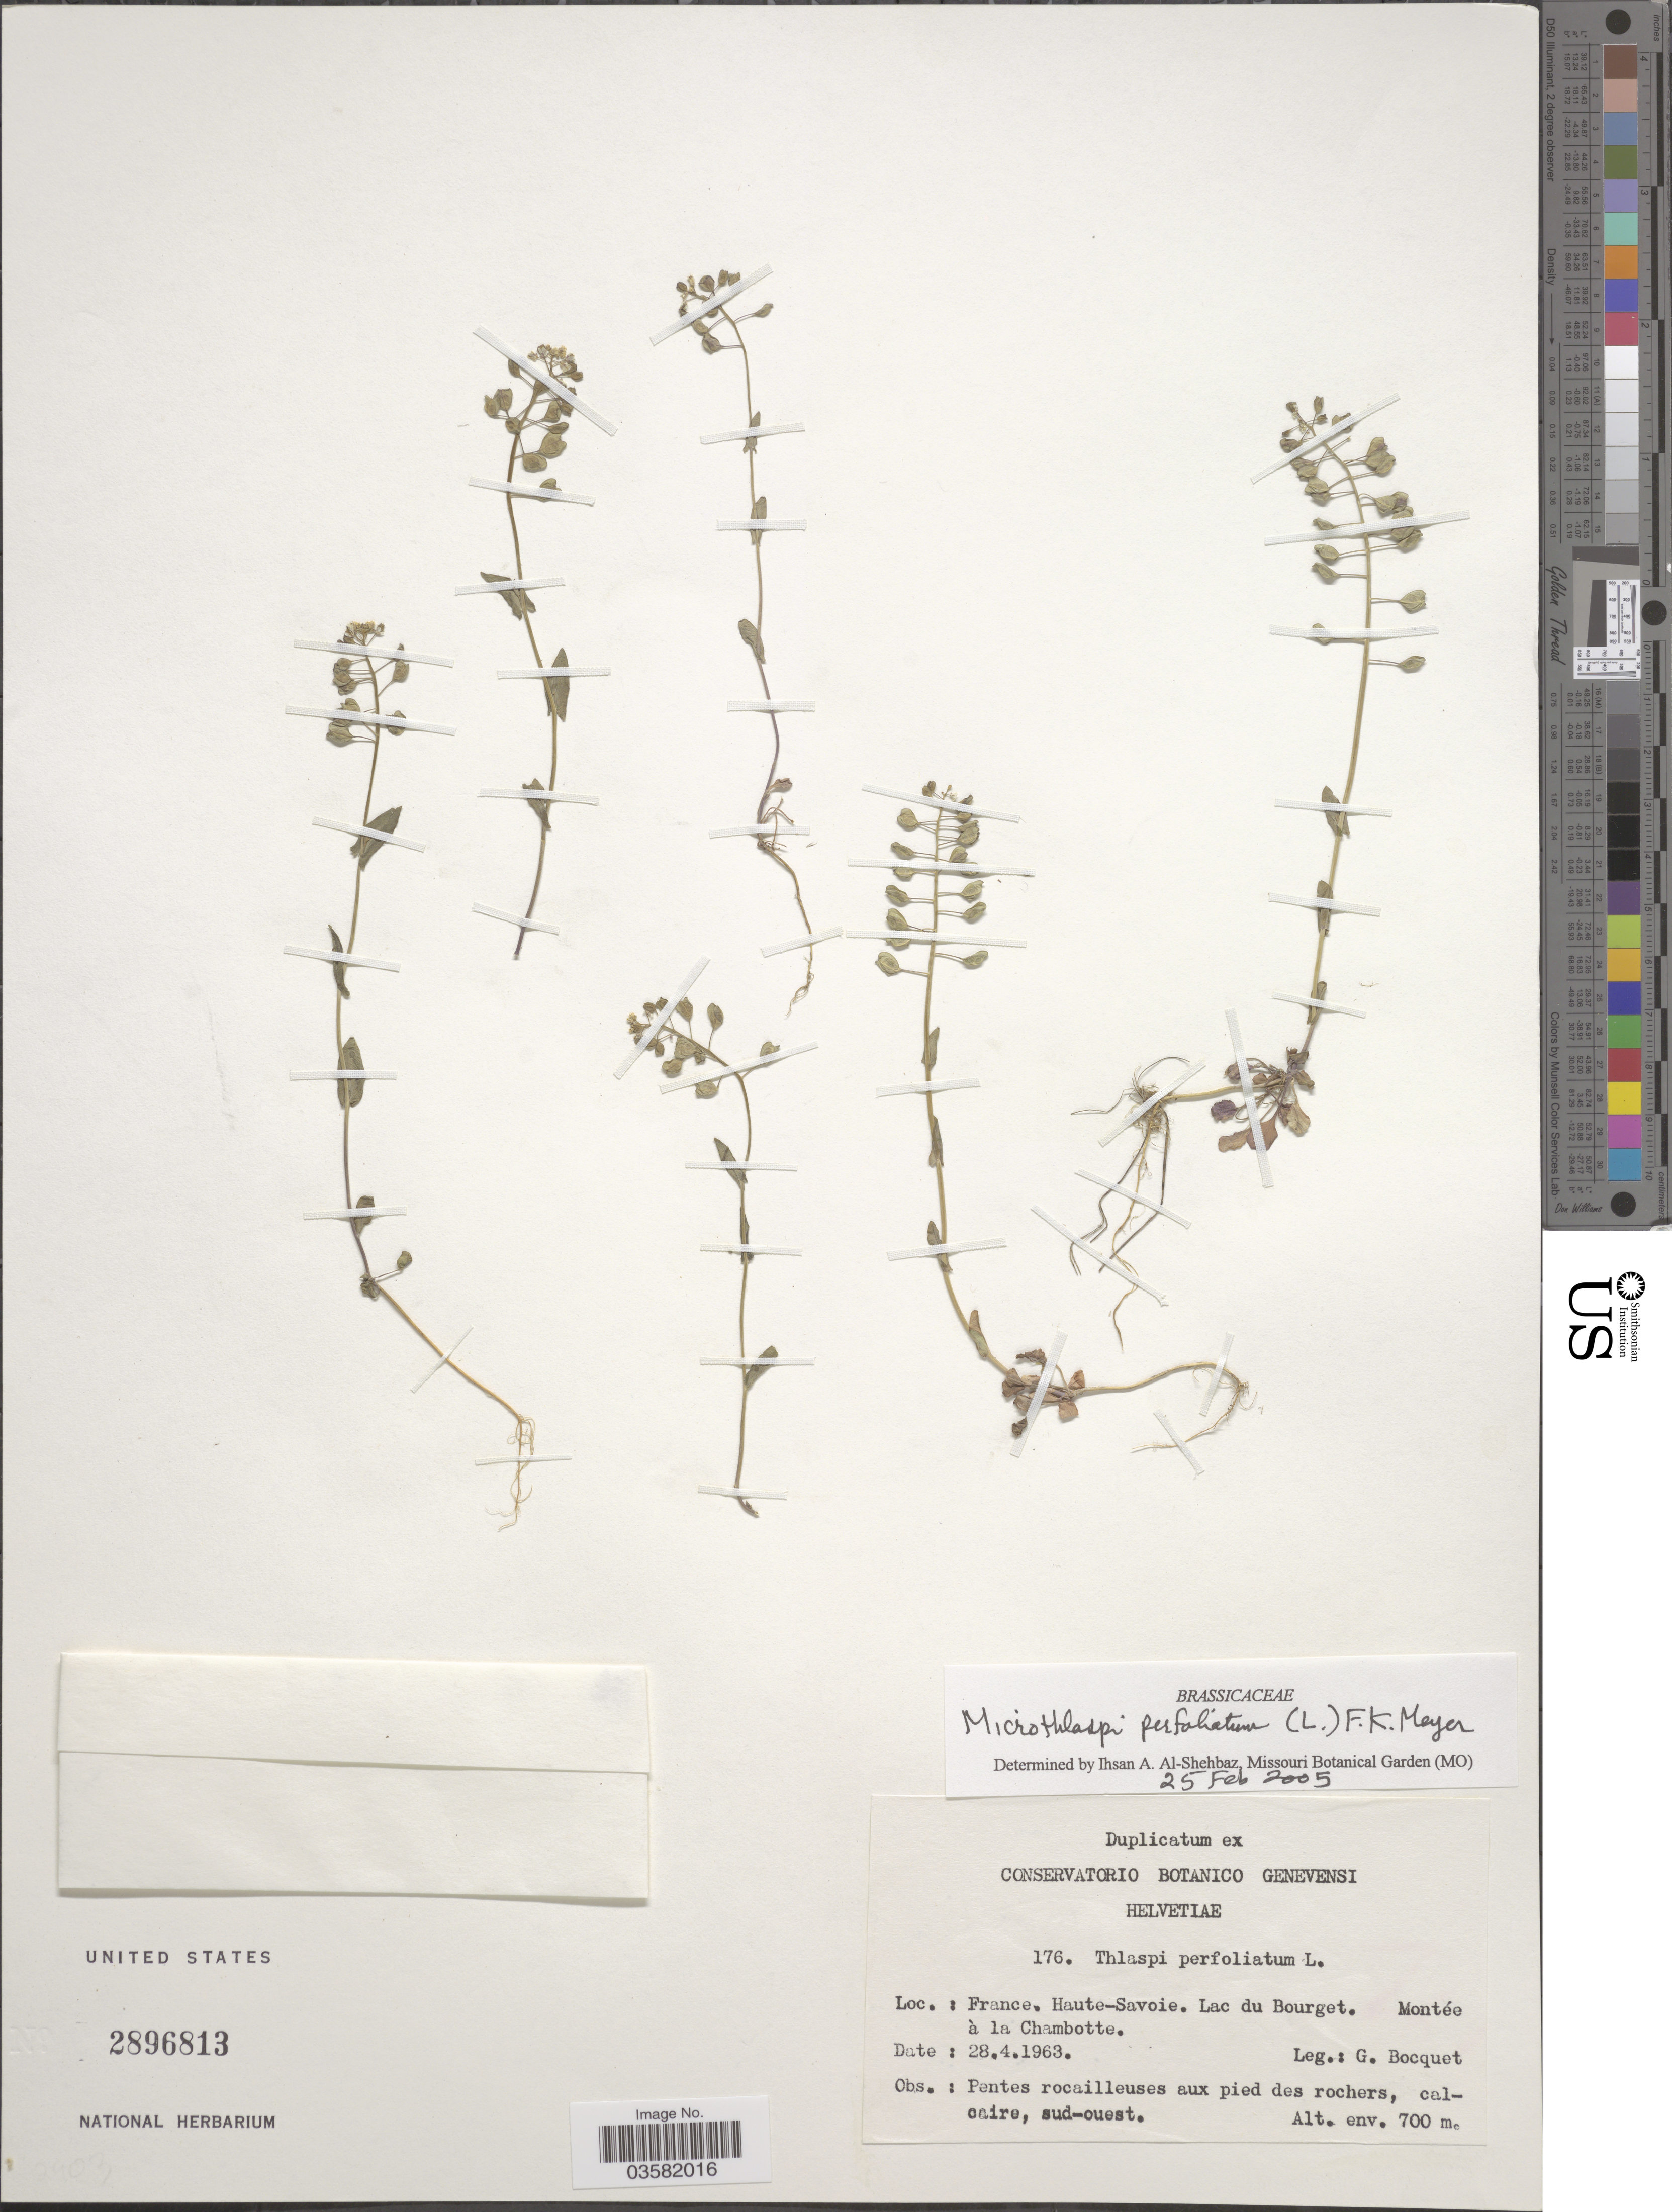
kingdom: Plantae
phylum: Tracheophyta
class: Magnoliopsida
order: Brassicales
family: Brassicaceae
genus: Thlaspi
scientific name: Thlaspi perfoliatum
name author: L.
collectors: G. Bocquet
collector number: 176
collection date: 1963-04-28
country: France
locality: Haute-Savoie. Lac du Bourget. Montée à la Chambotte.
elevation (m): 700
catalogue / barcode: US 2896813